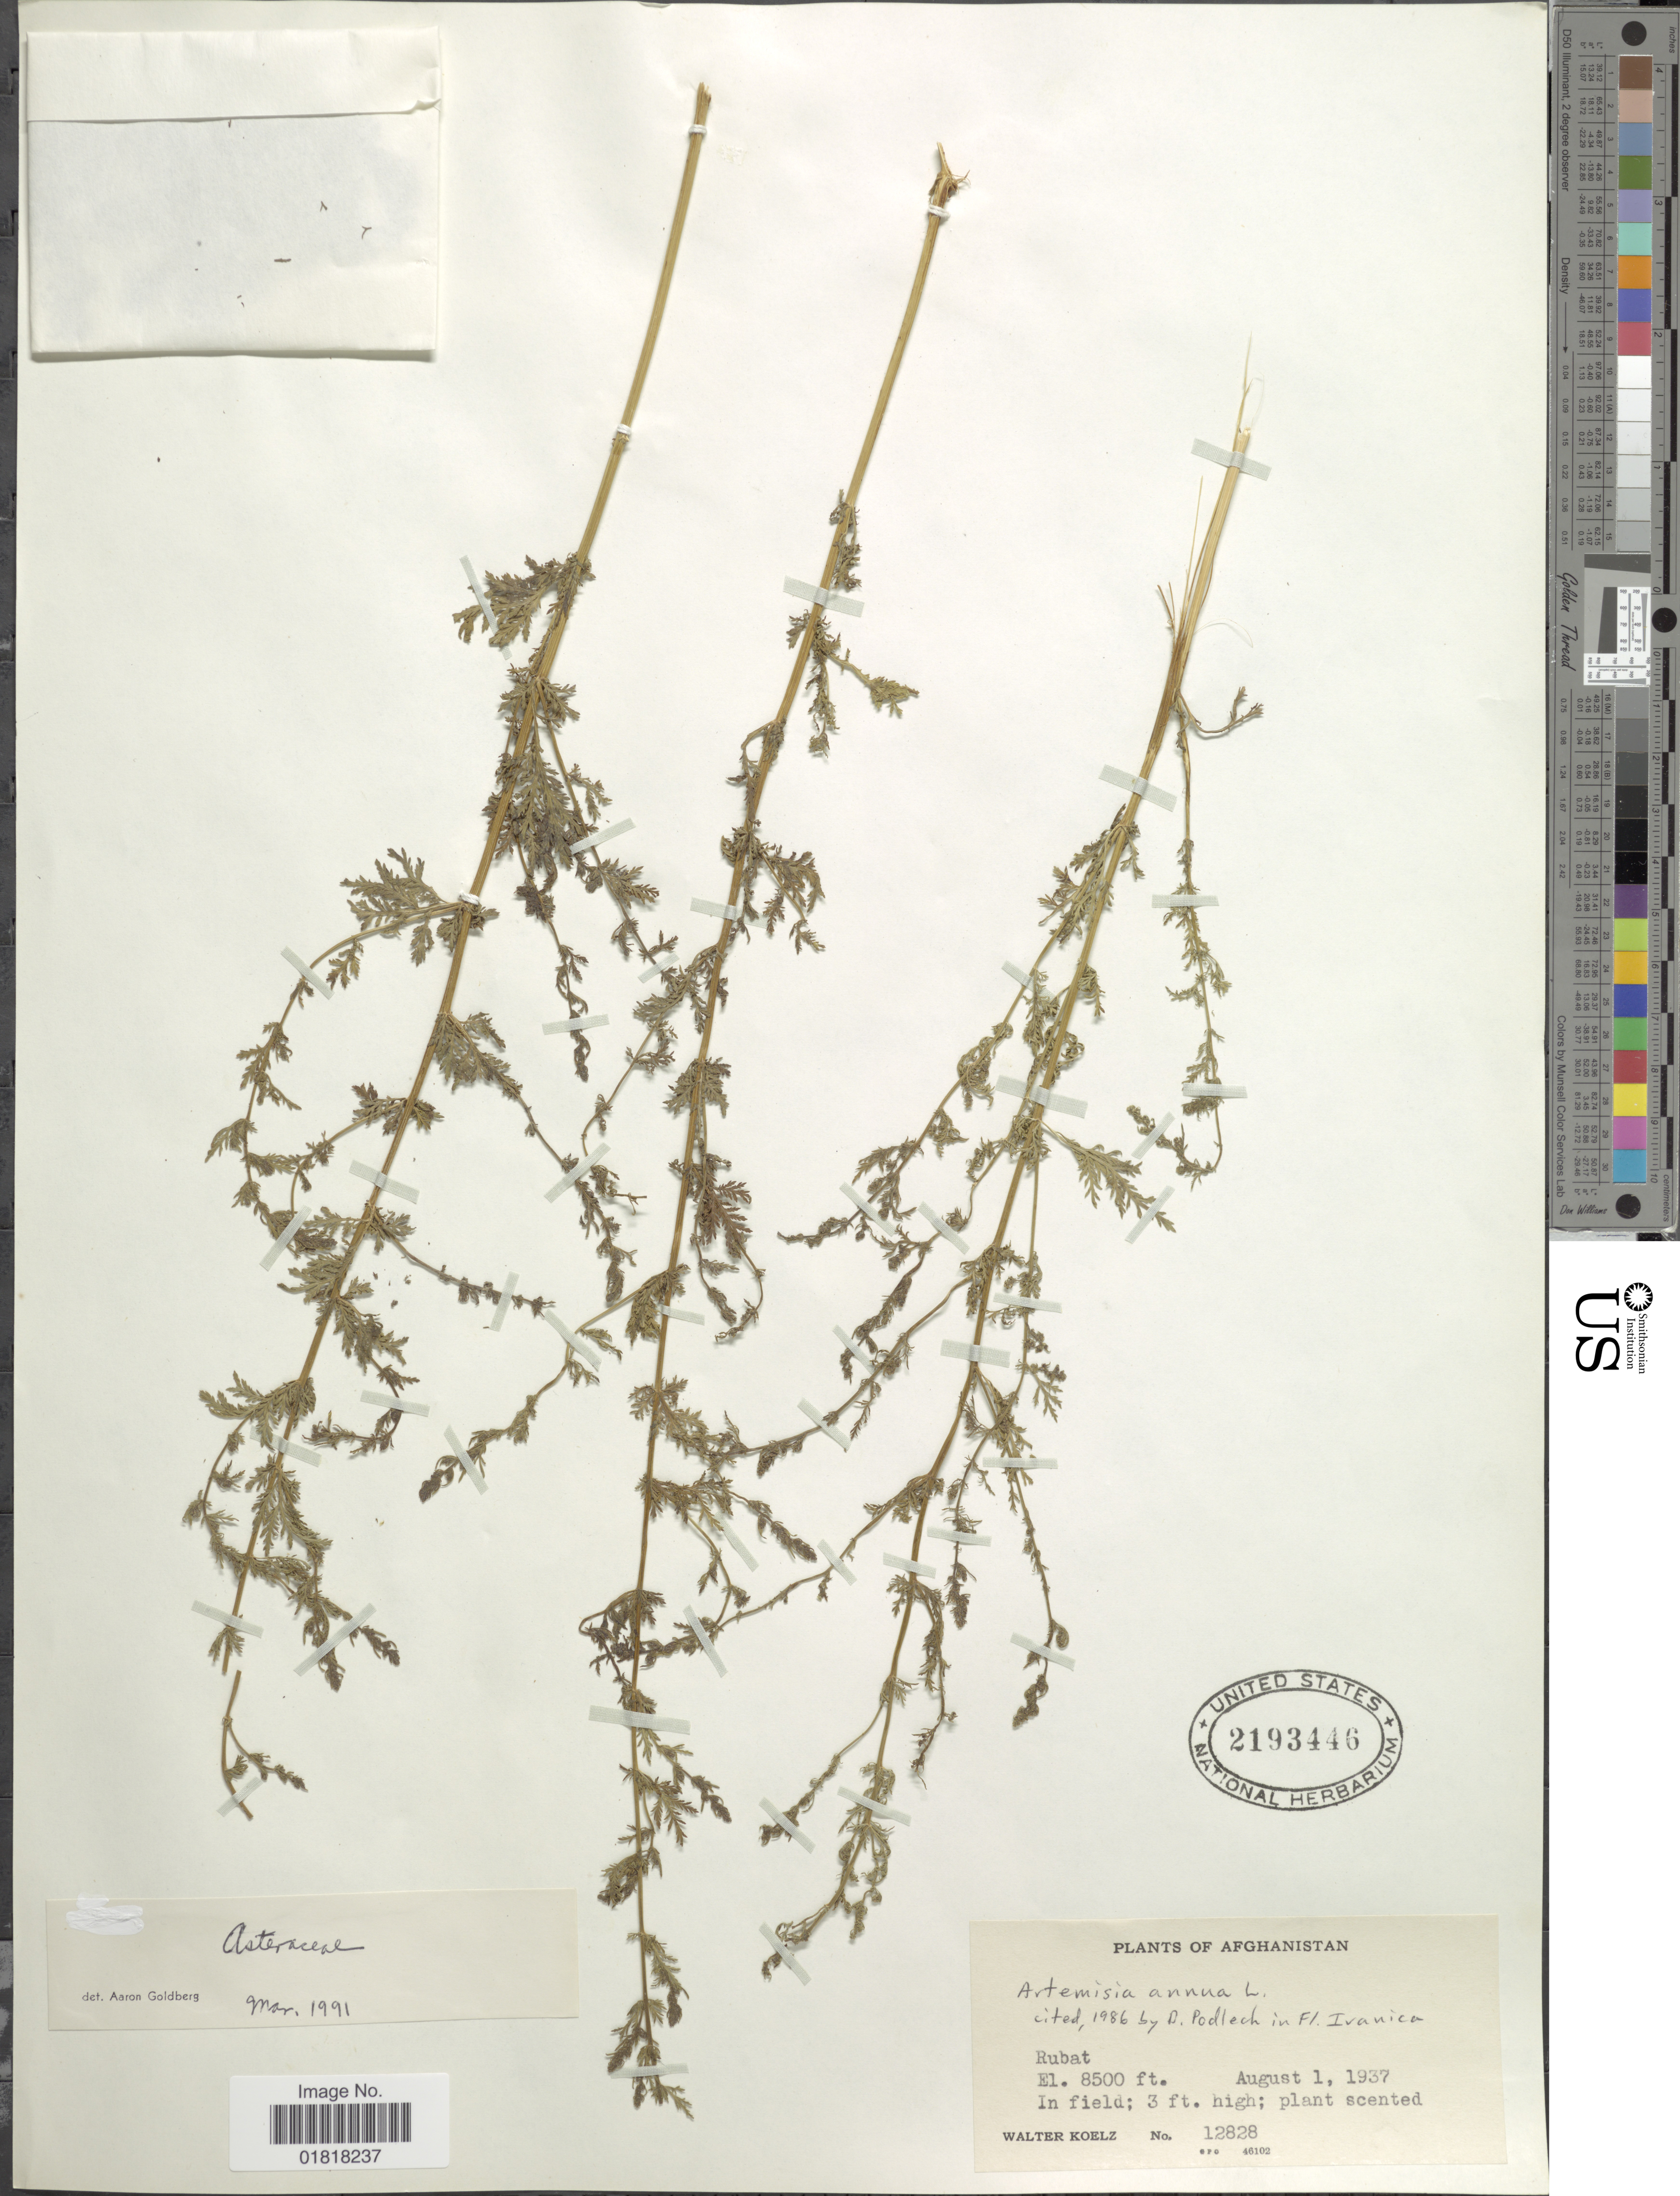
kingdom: Plantae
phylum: Tracheophyta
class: Magnoliopsida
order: Asterales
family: Asteraceae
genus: Artemisia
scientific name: Artemisia annua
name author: L.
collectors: W. N. Koelz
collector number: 12828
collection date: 1937-08-01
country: Afghanistan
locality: Rubat, in field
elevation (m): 2591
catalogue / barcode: US 2193446